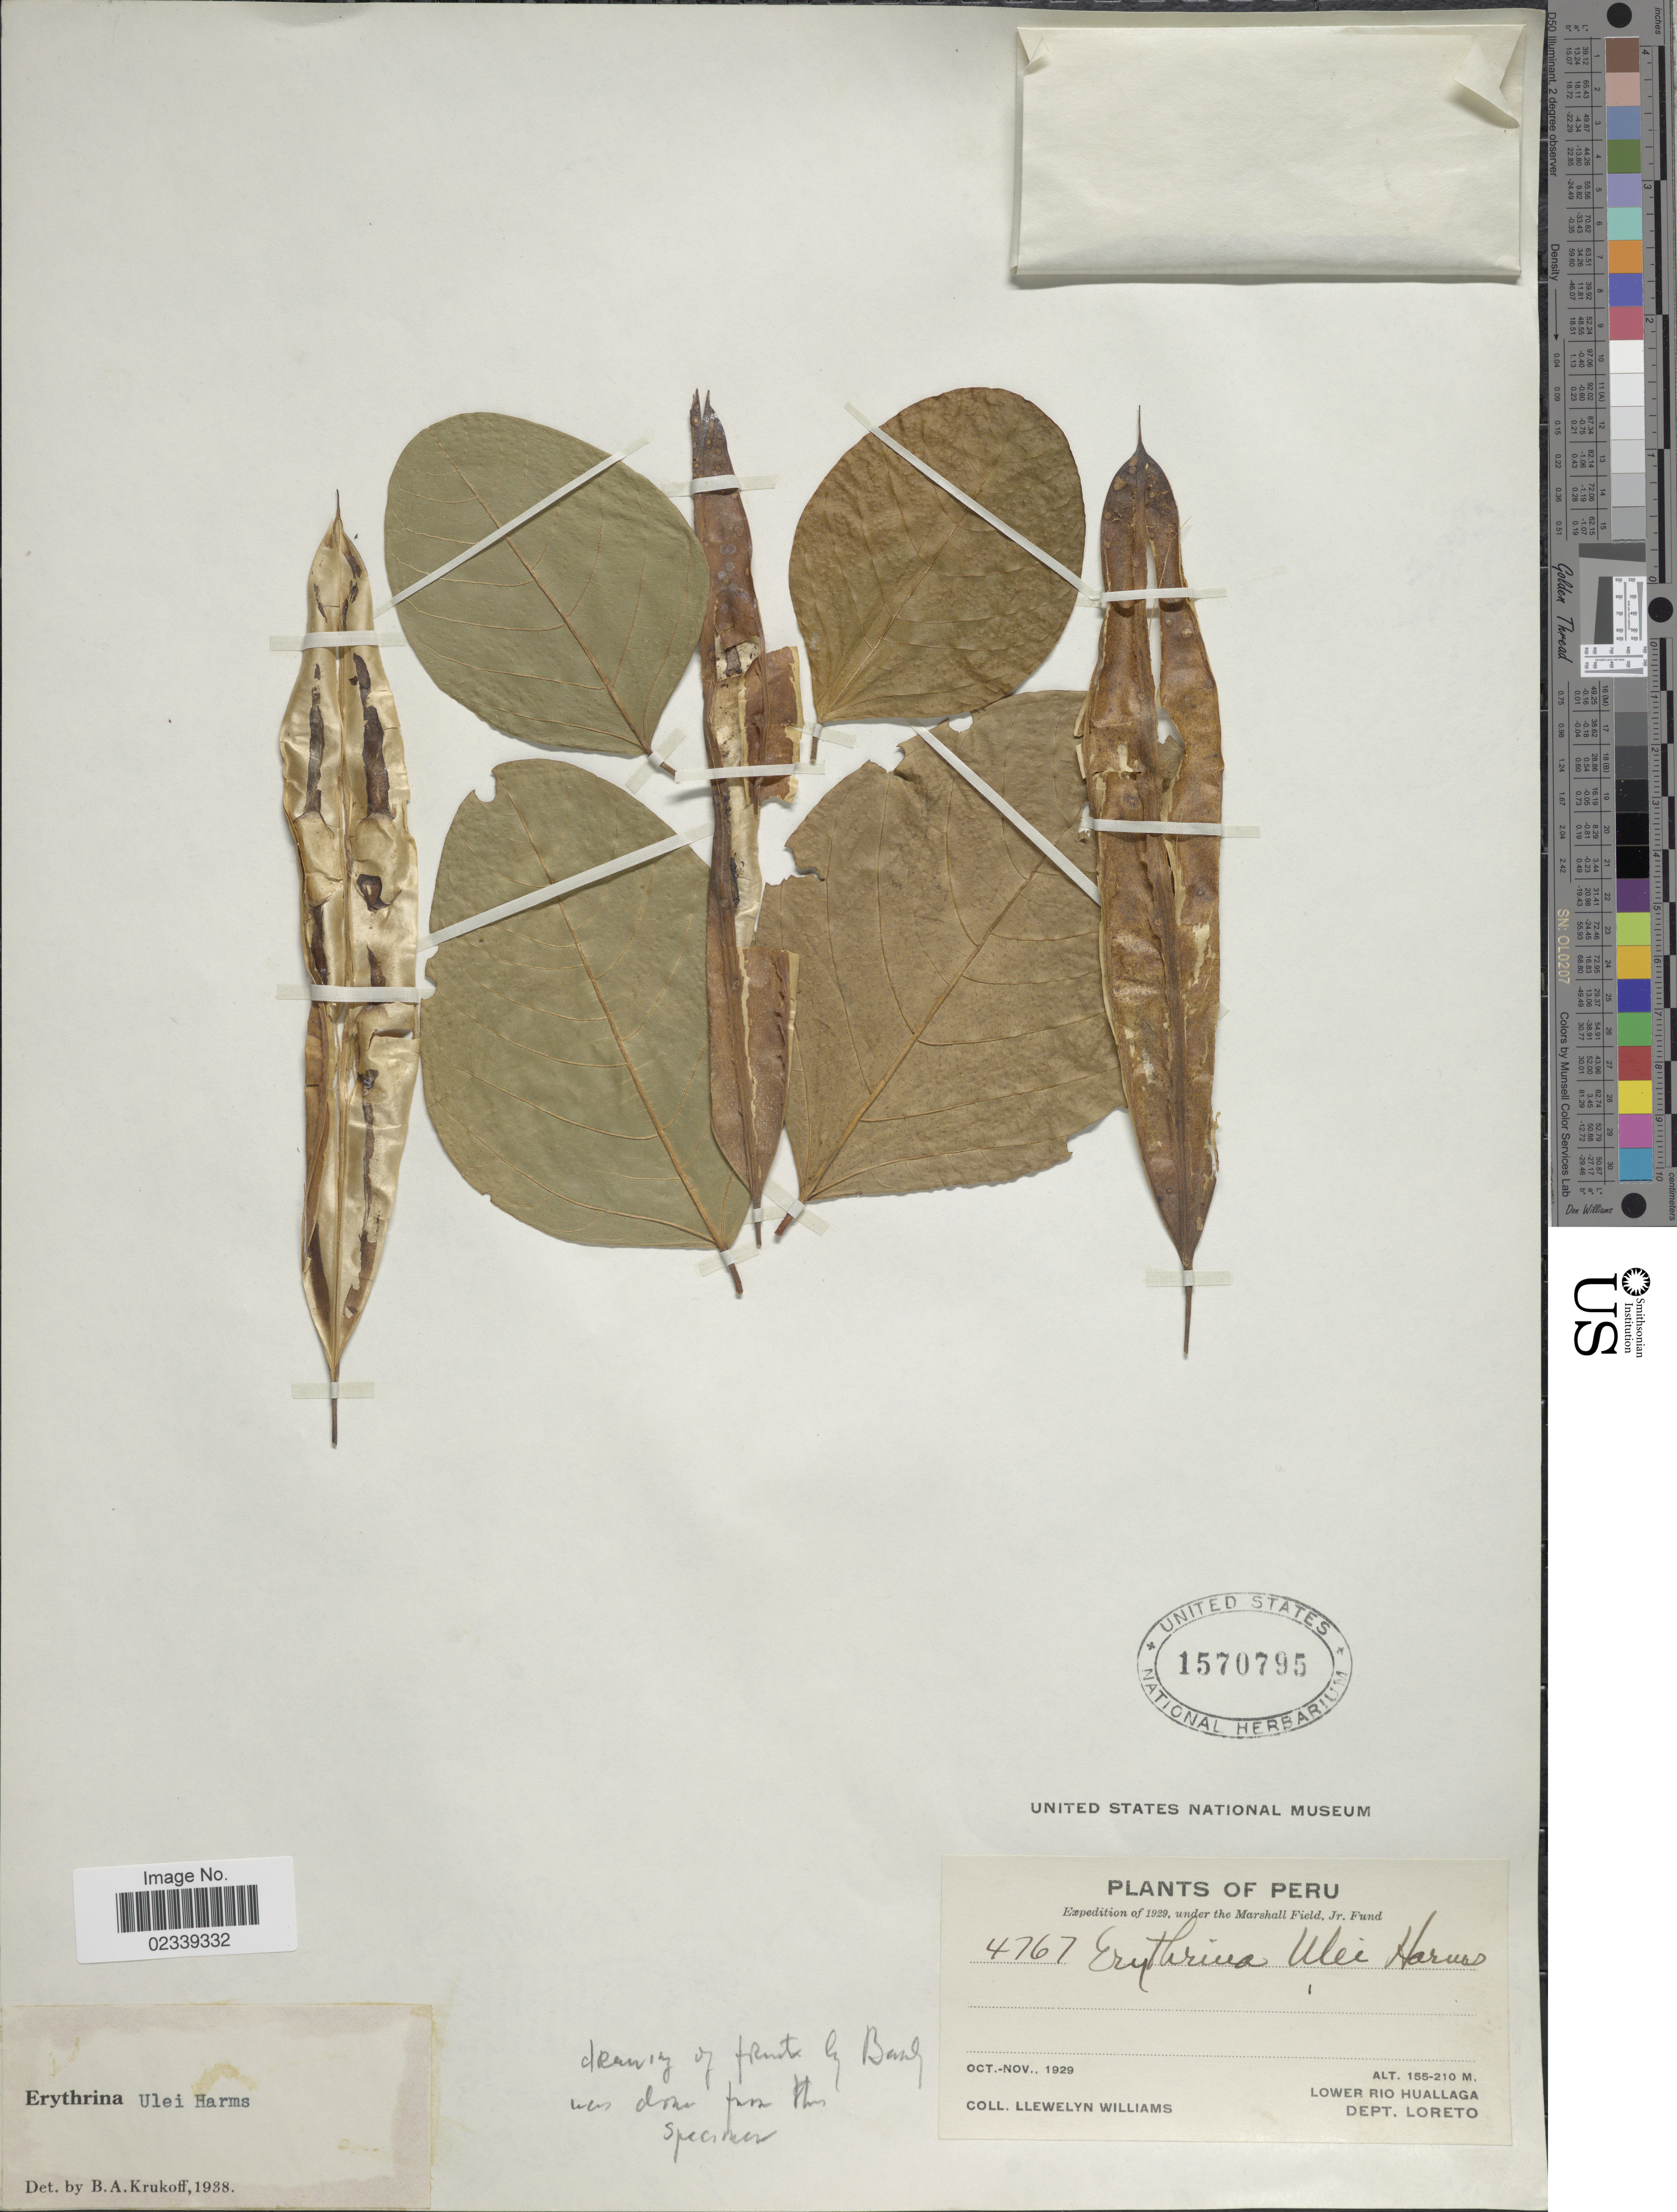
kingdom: Plantae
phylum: Tracheophyta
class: Magnoliopsida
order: Fabales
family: Fabaceae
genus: Erythrina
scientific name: Erythrina ulei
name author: Harms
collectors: Ll. Williams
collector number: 4767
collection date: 1929-10/1929-11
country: Peru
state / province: Loreto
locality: Lower Rio Huallaga.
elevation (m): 155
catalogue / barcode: US 1570795